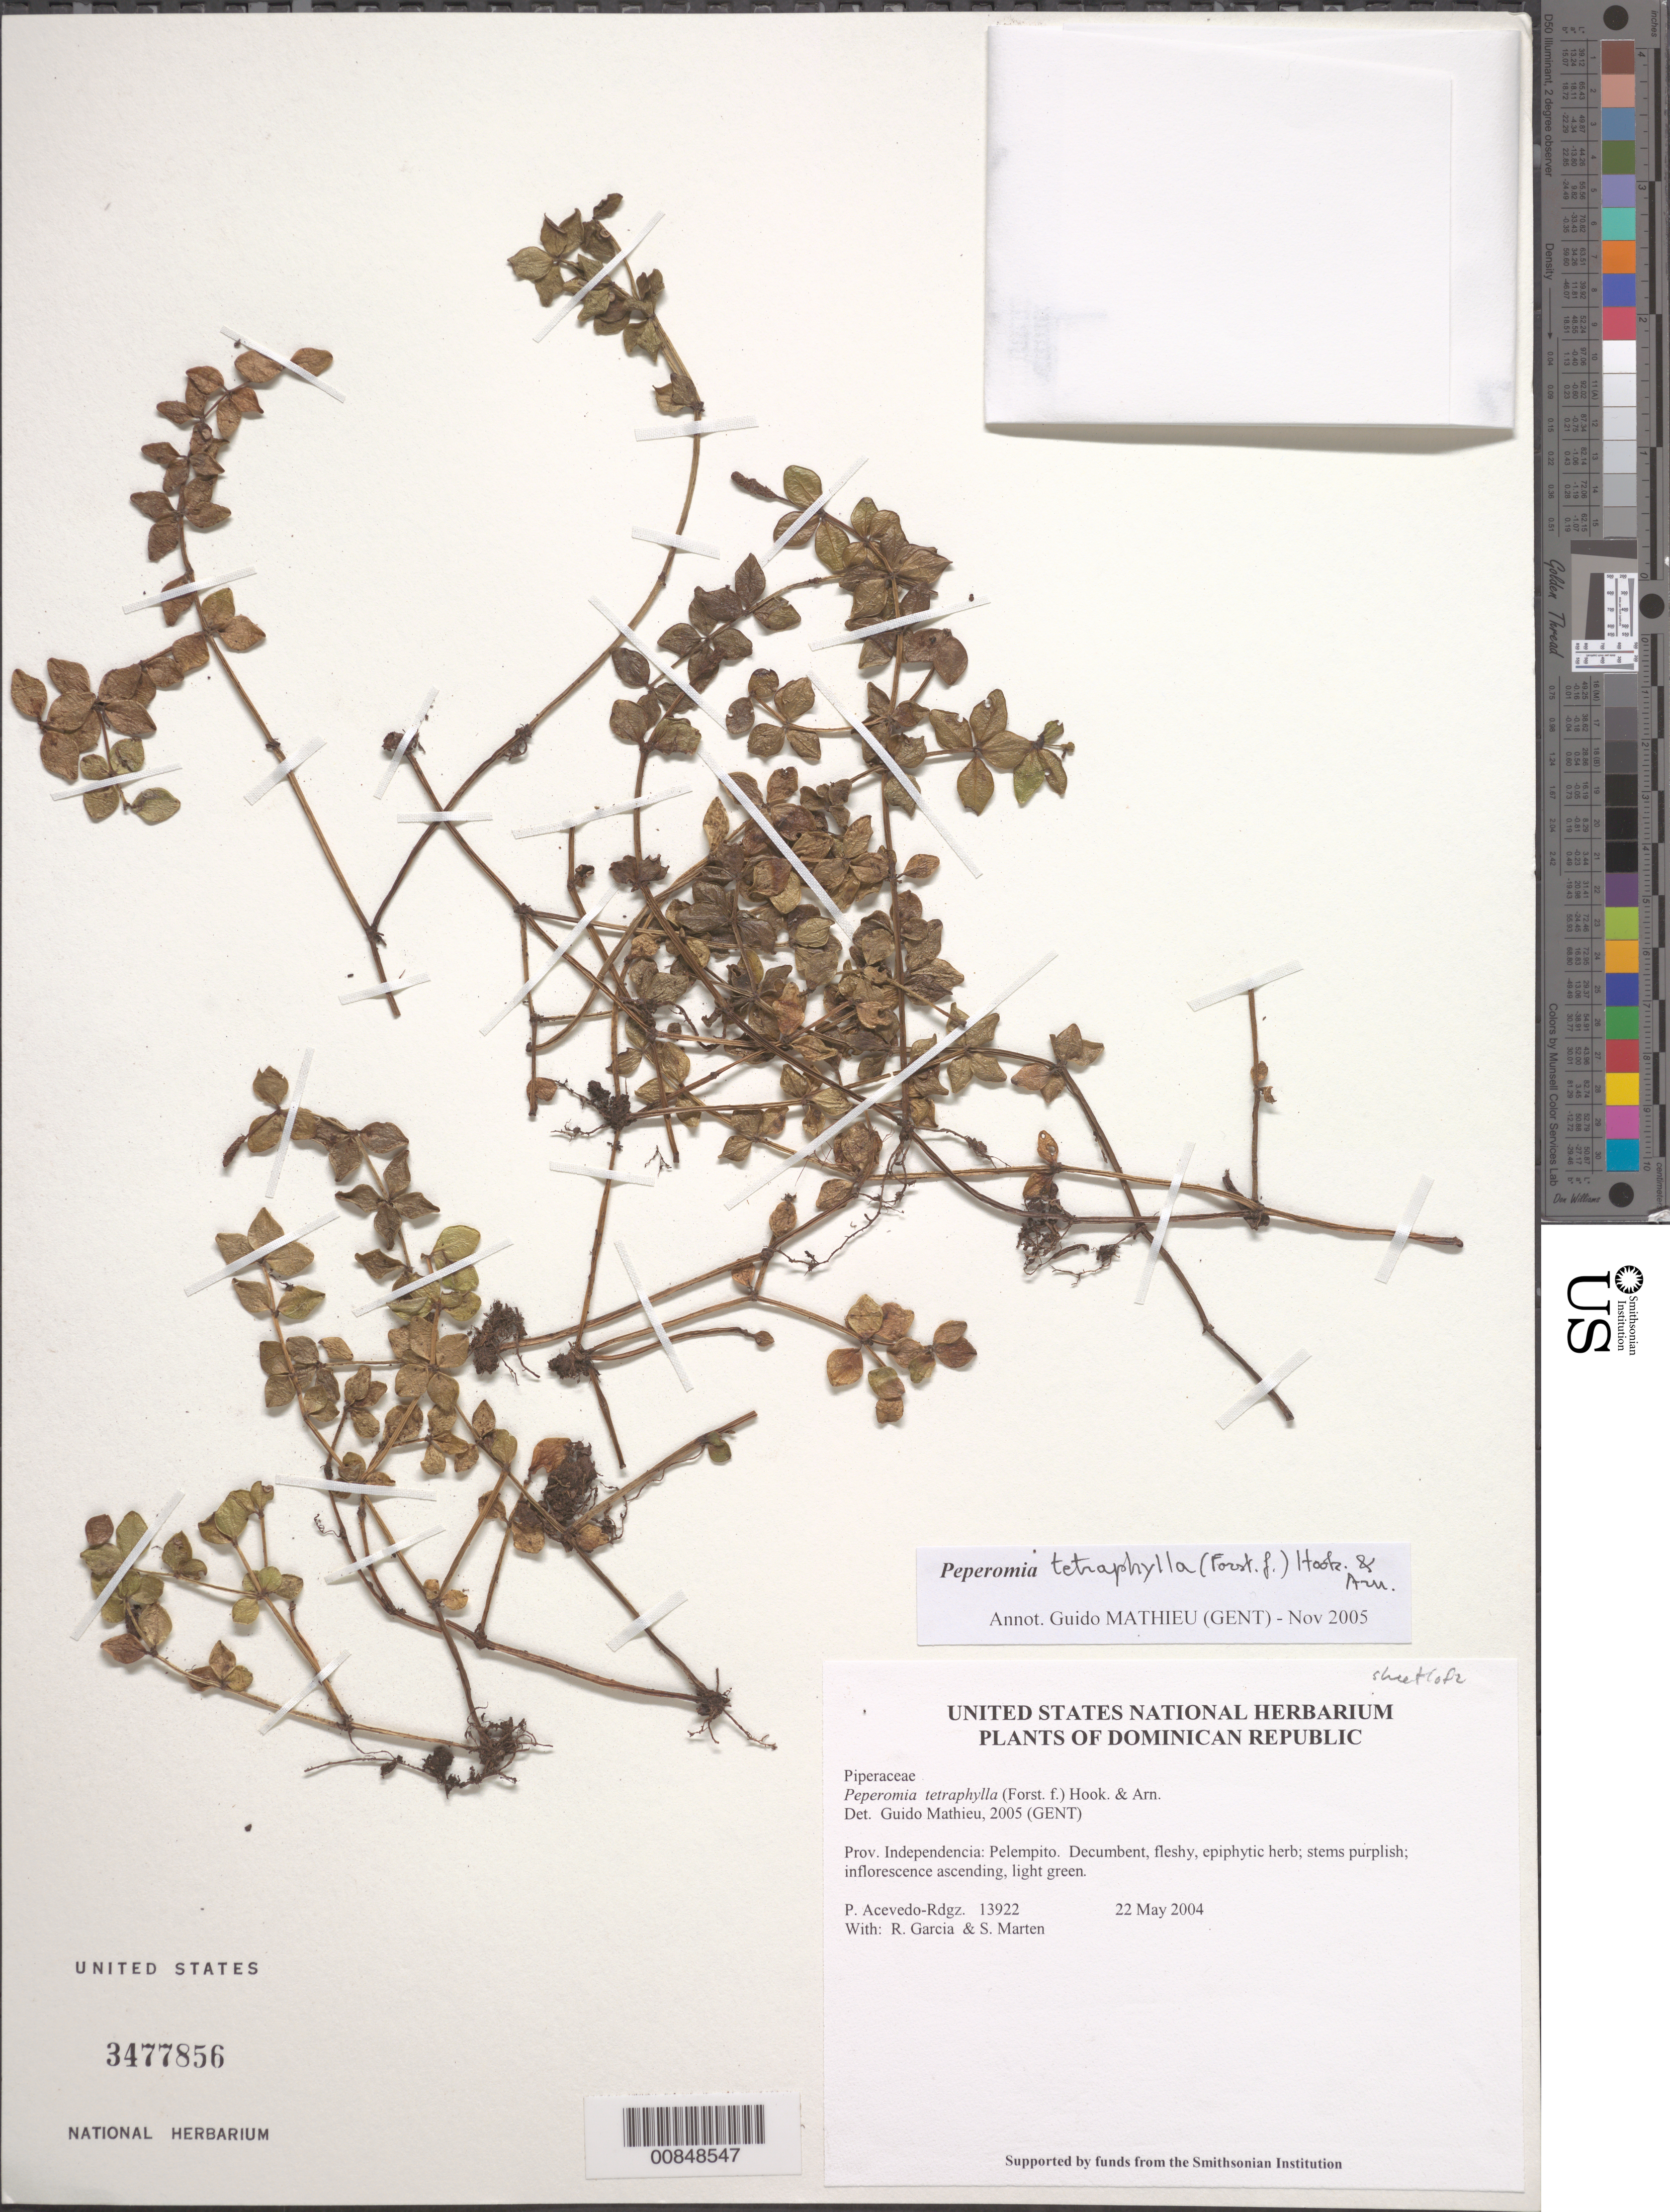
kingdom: Plantae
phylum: Tracheophyta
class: Magnoliopsida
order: Piperales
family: Piperaceae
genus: Peperomia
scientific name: Peperomia trichopus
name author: Trel. in J.F. Macbr.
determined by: Mathieu, Guido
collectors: P. Acevedo-Rodr., R. G. García & S. Marten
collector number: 13922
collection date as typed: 22 May 2004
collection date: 2004-05-22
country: Dominican Republic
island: Hispaniola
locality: Provincia Independencia: Pelempito.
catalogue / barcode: US 3477856